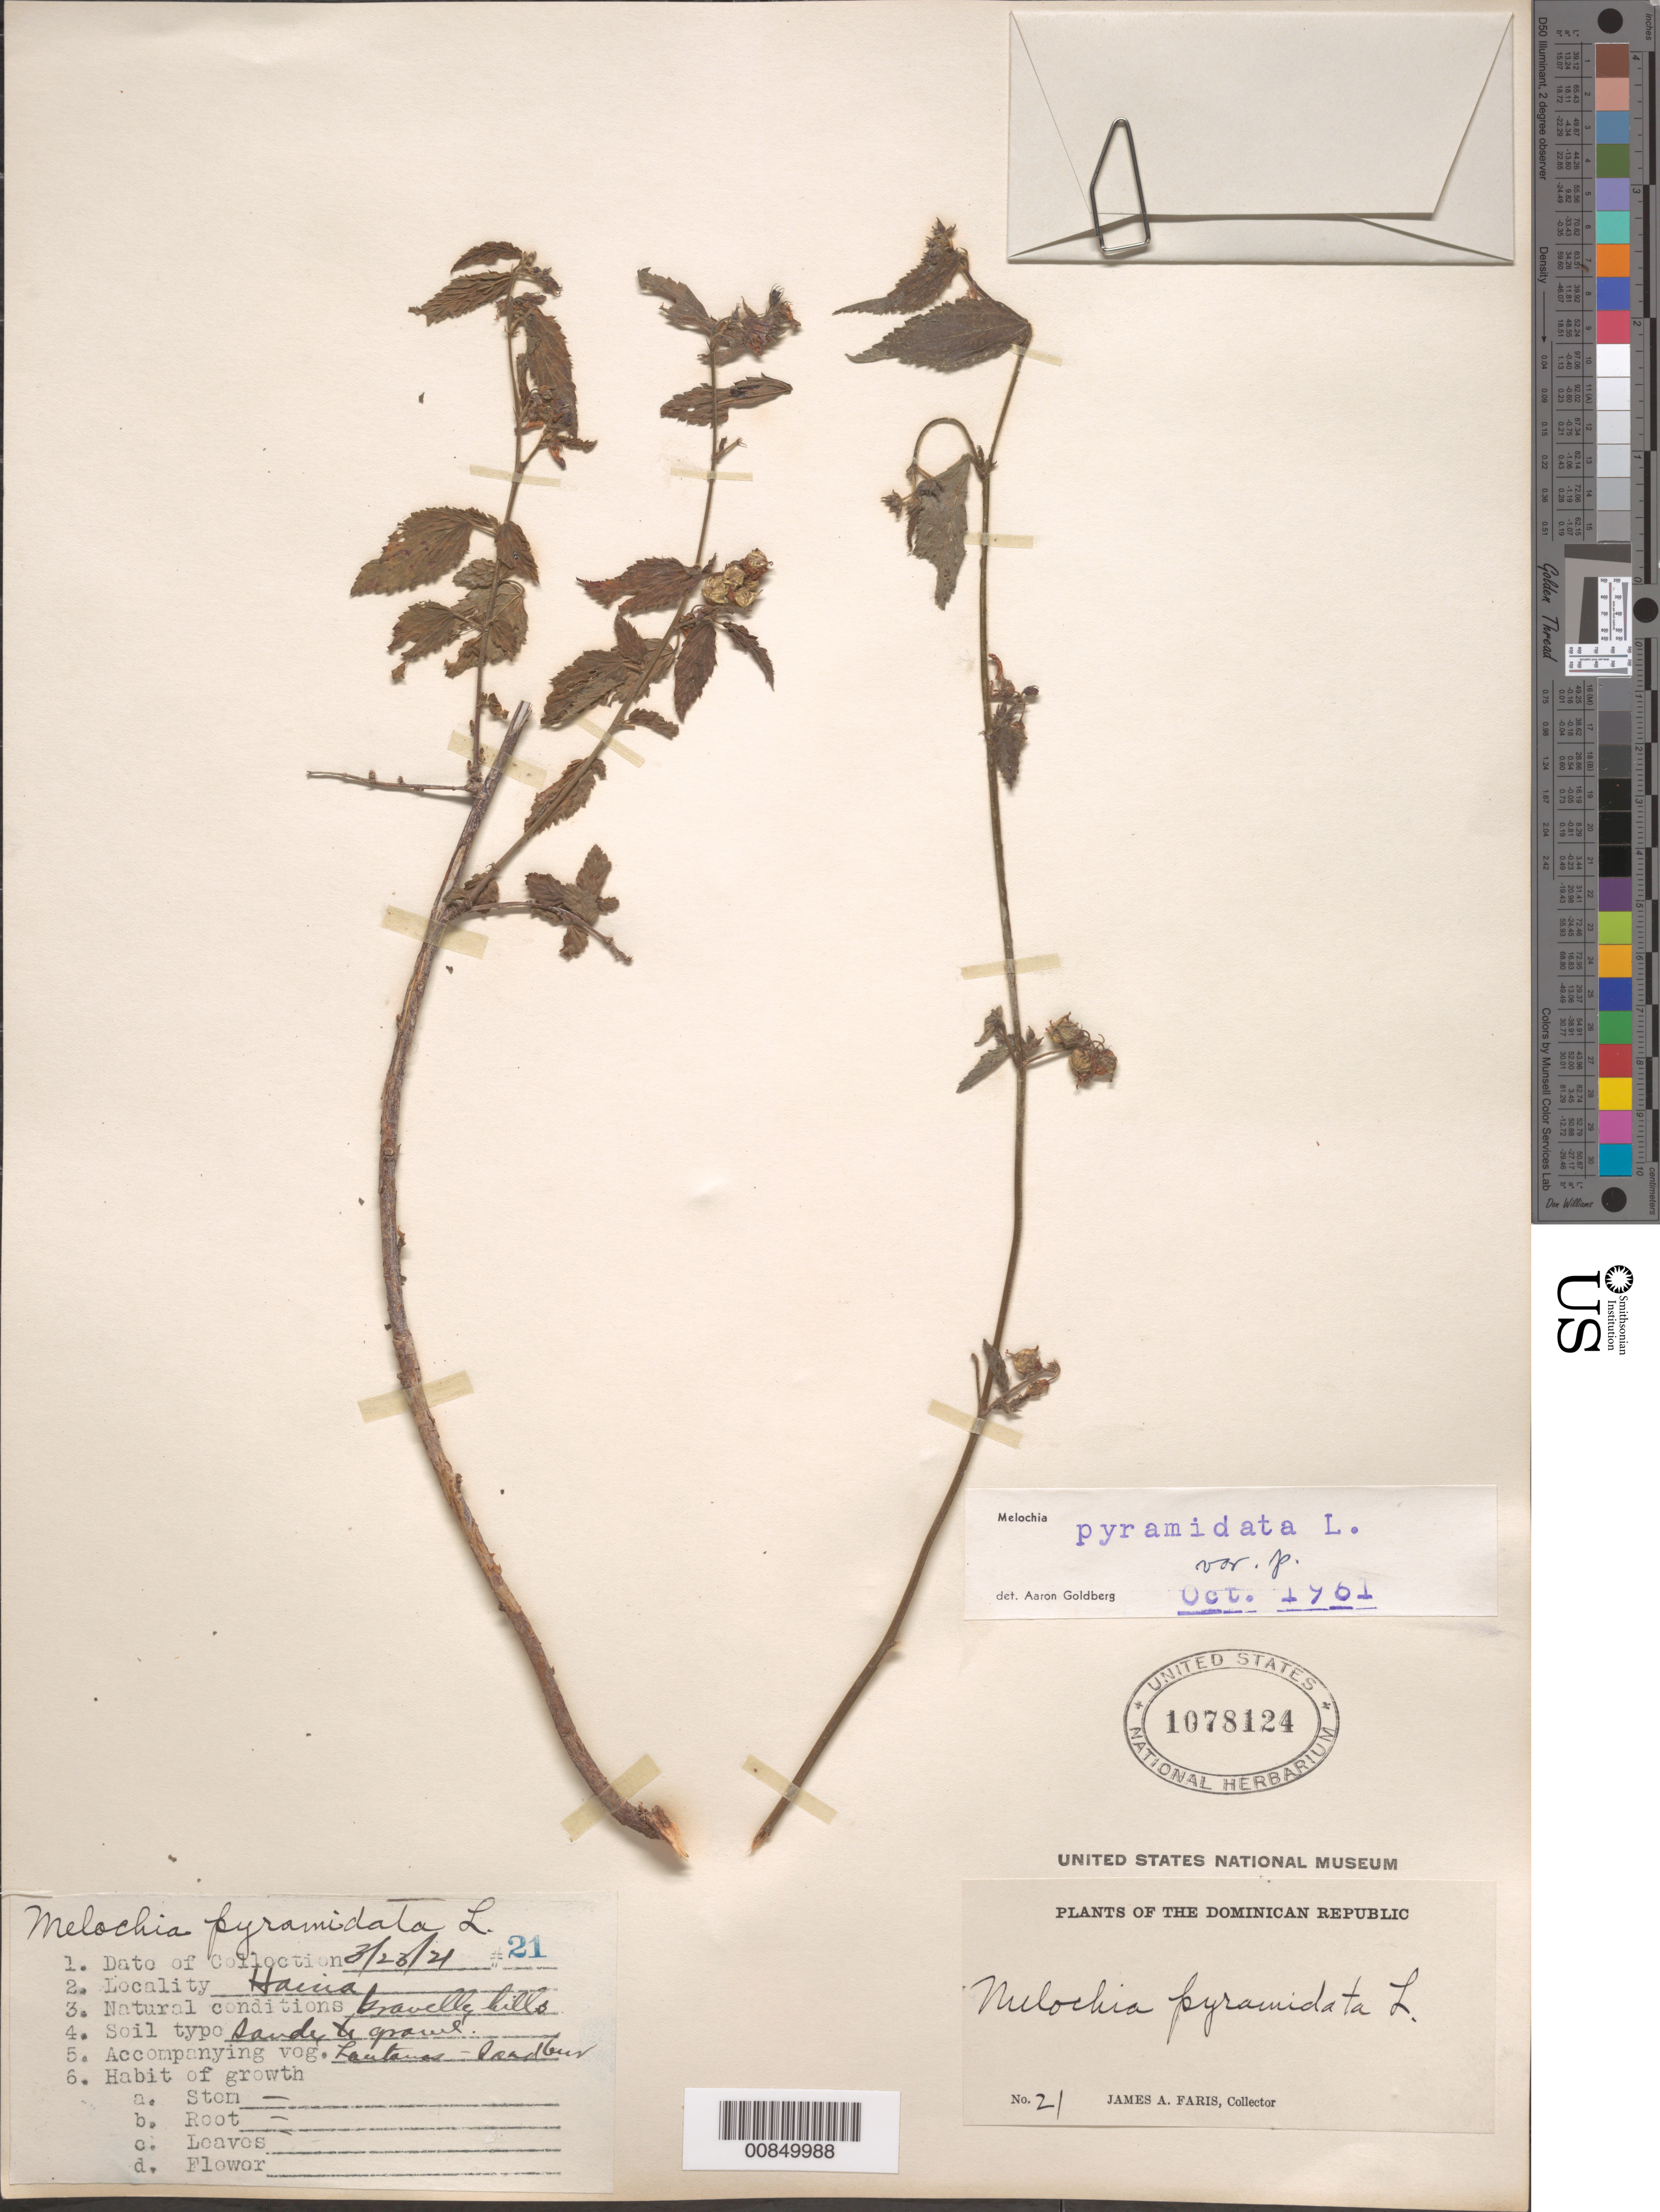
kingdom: Plantae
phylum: Tracheophyta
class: Magnoliopsida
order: Malvales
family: Malvaceae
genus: Melochia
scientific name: Melochia pyramidata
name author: L.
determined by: Goldberg, Aaron, (US), NMNH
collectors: J. Faris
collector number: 21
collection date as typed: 23 Mar 1921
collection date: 1921-03-23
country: Dominican Republic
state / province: San Cristóbal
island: Hispaniola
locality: Haina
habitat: Gravelly hills, on sandy to gravel soil, with Lantana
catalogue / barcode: US 1078124